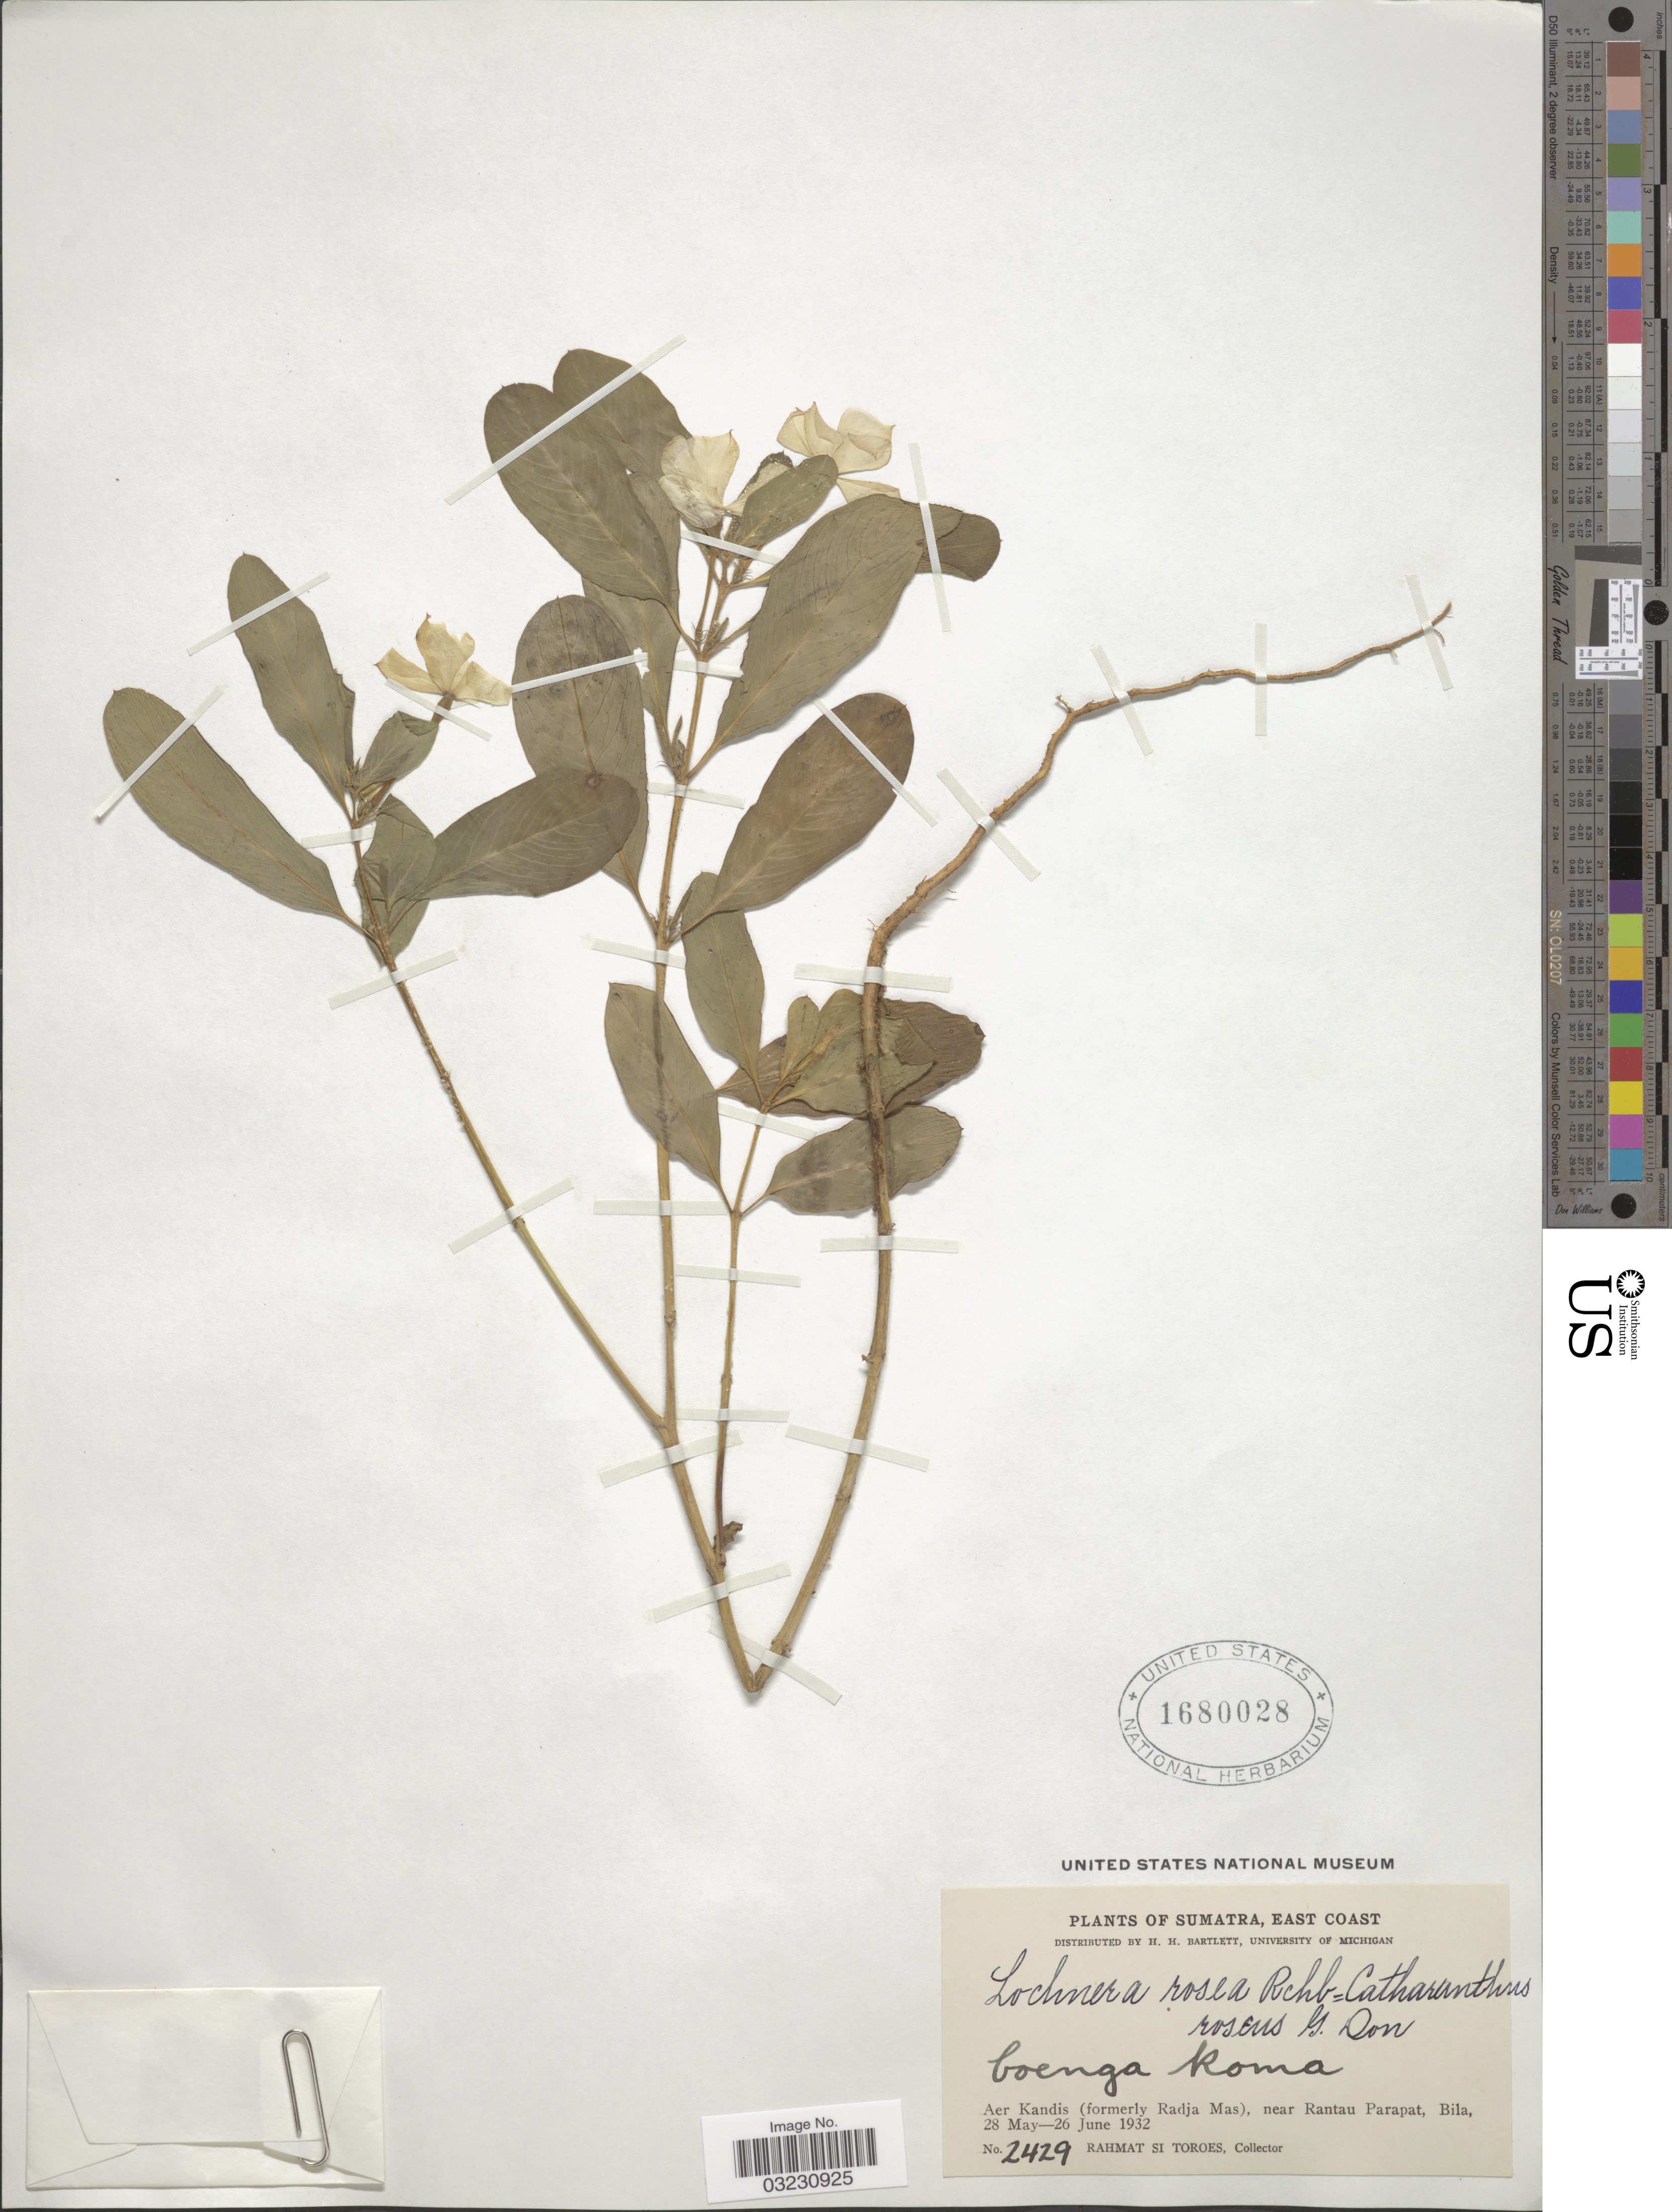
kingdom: Plantae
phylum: Tracheophyta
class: Magnoliopsida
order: Gentianales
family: Apocynaceae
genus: Catharanthus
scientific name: Catharanthus roseus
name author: (L.) G. Don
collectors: Rahmat Si Boeea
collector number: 2429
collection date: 1932-05-28/1933-06-26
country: Indonesia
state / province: Sumatra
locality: East Coast. Aer Kandis (formerly Radja Mas), near Rantau Parapat, Bila.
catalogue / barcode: US 1680028